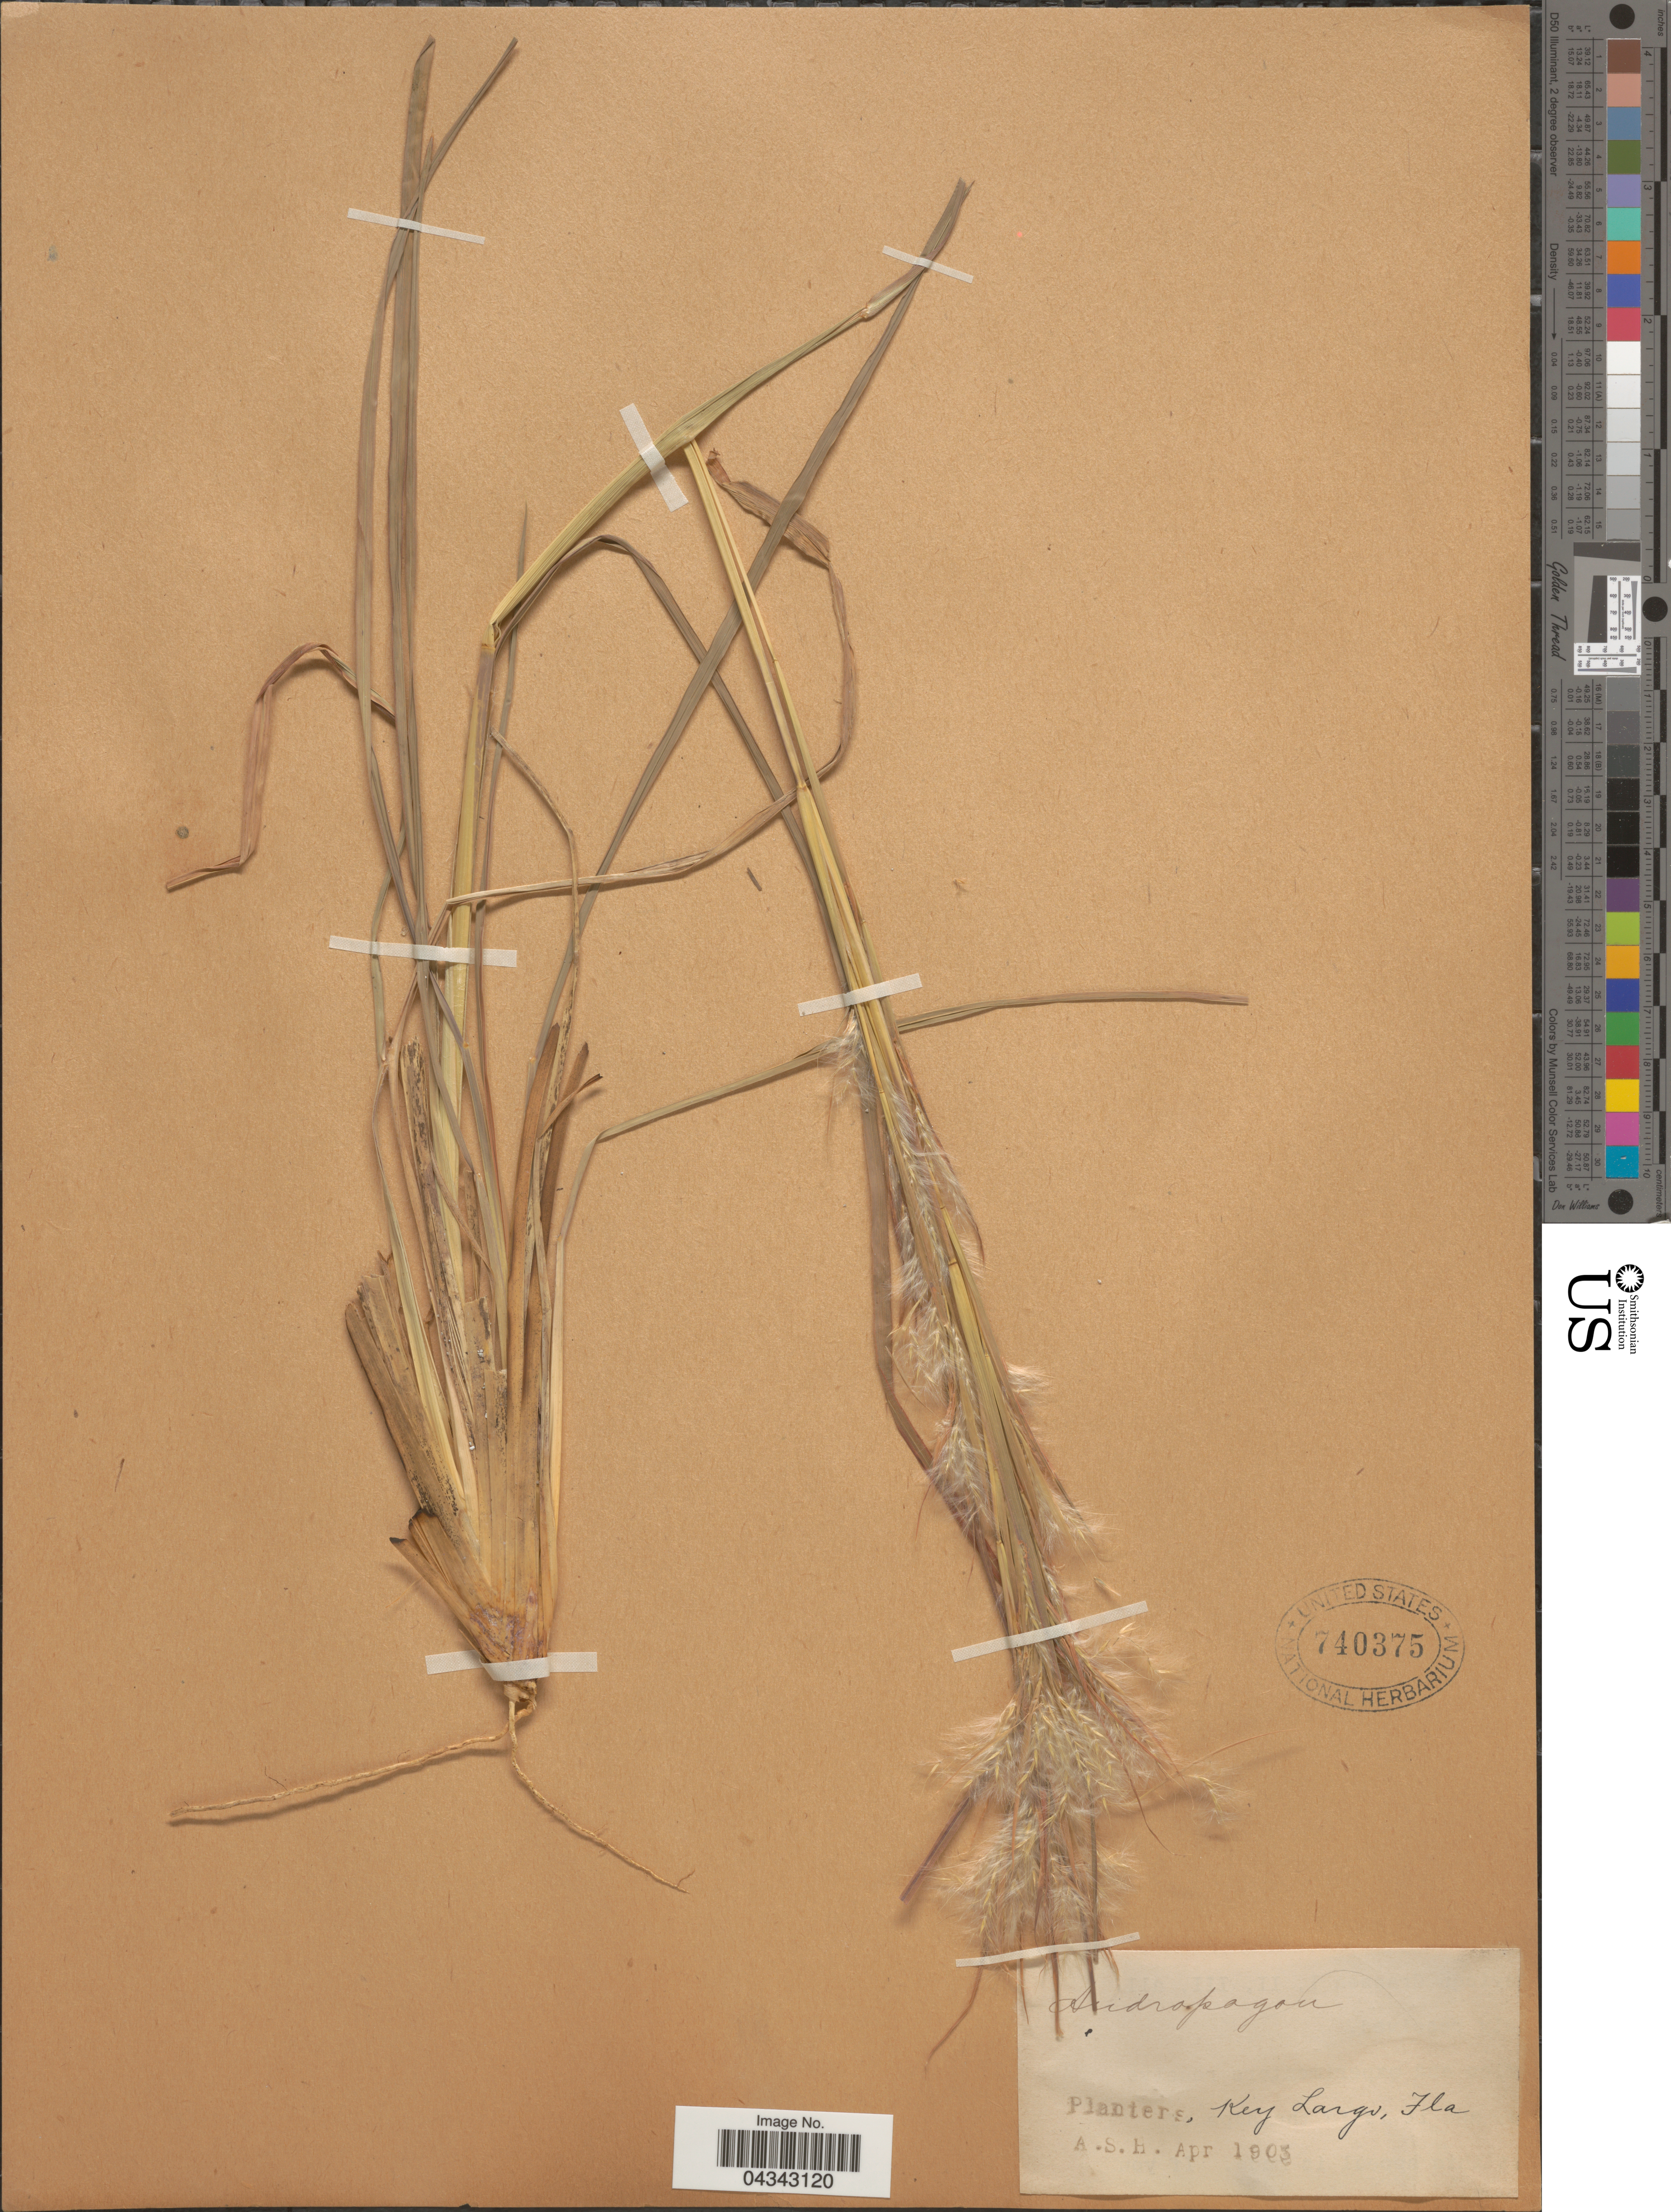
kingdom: Plantae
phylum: Tracheophyta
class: Liliopsida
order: Poales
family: Poaceae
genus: Andropogon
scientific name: Andropogon glomeratus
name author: (Walter) Britton, Stearns & Poggenb.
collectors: A. H.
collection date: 1903-04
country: United States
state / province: Florida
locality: Planters, Key Largo.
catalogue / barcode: US 740375